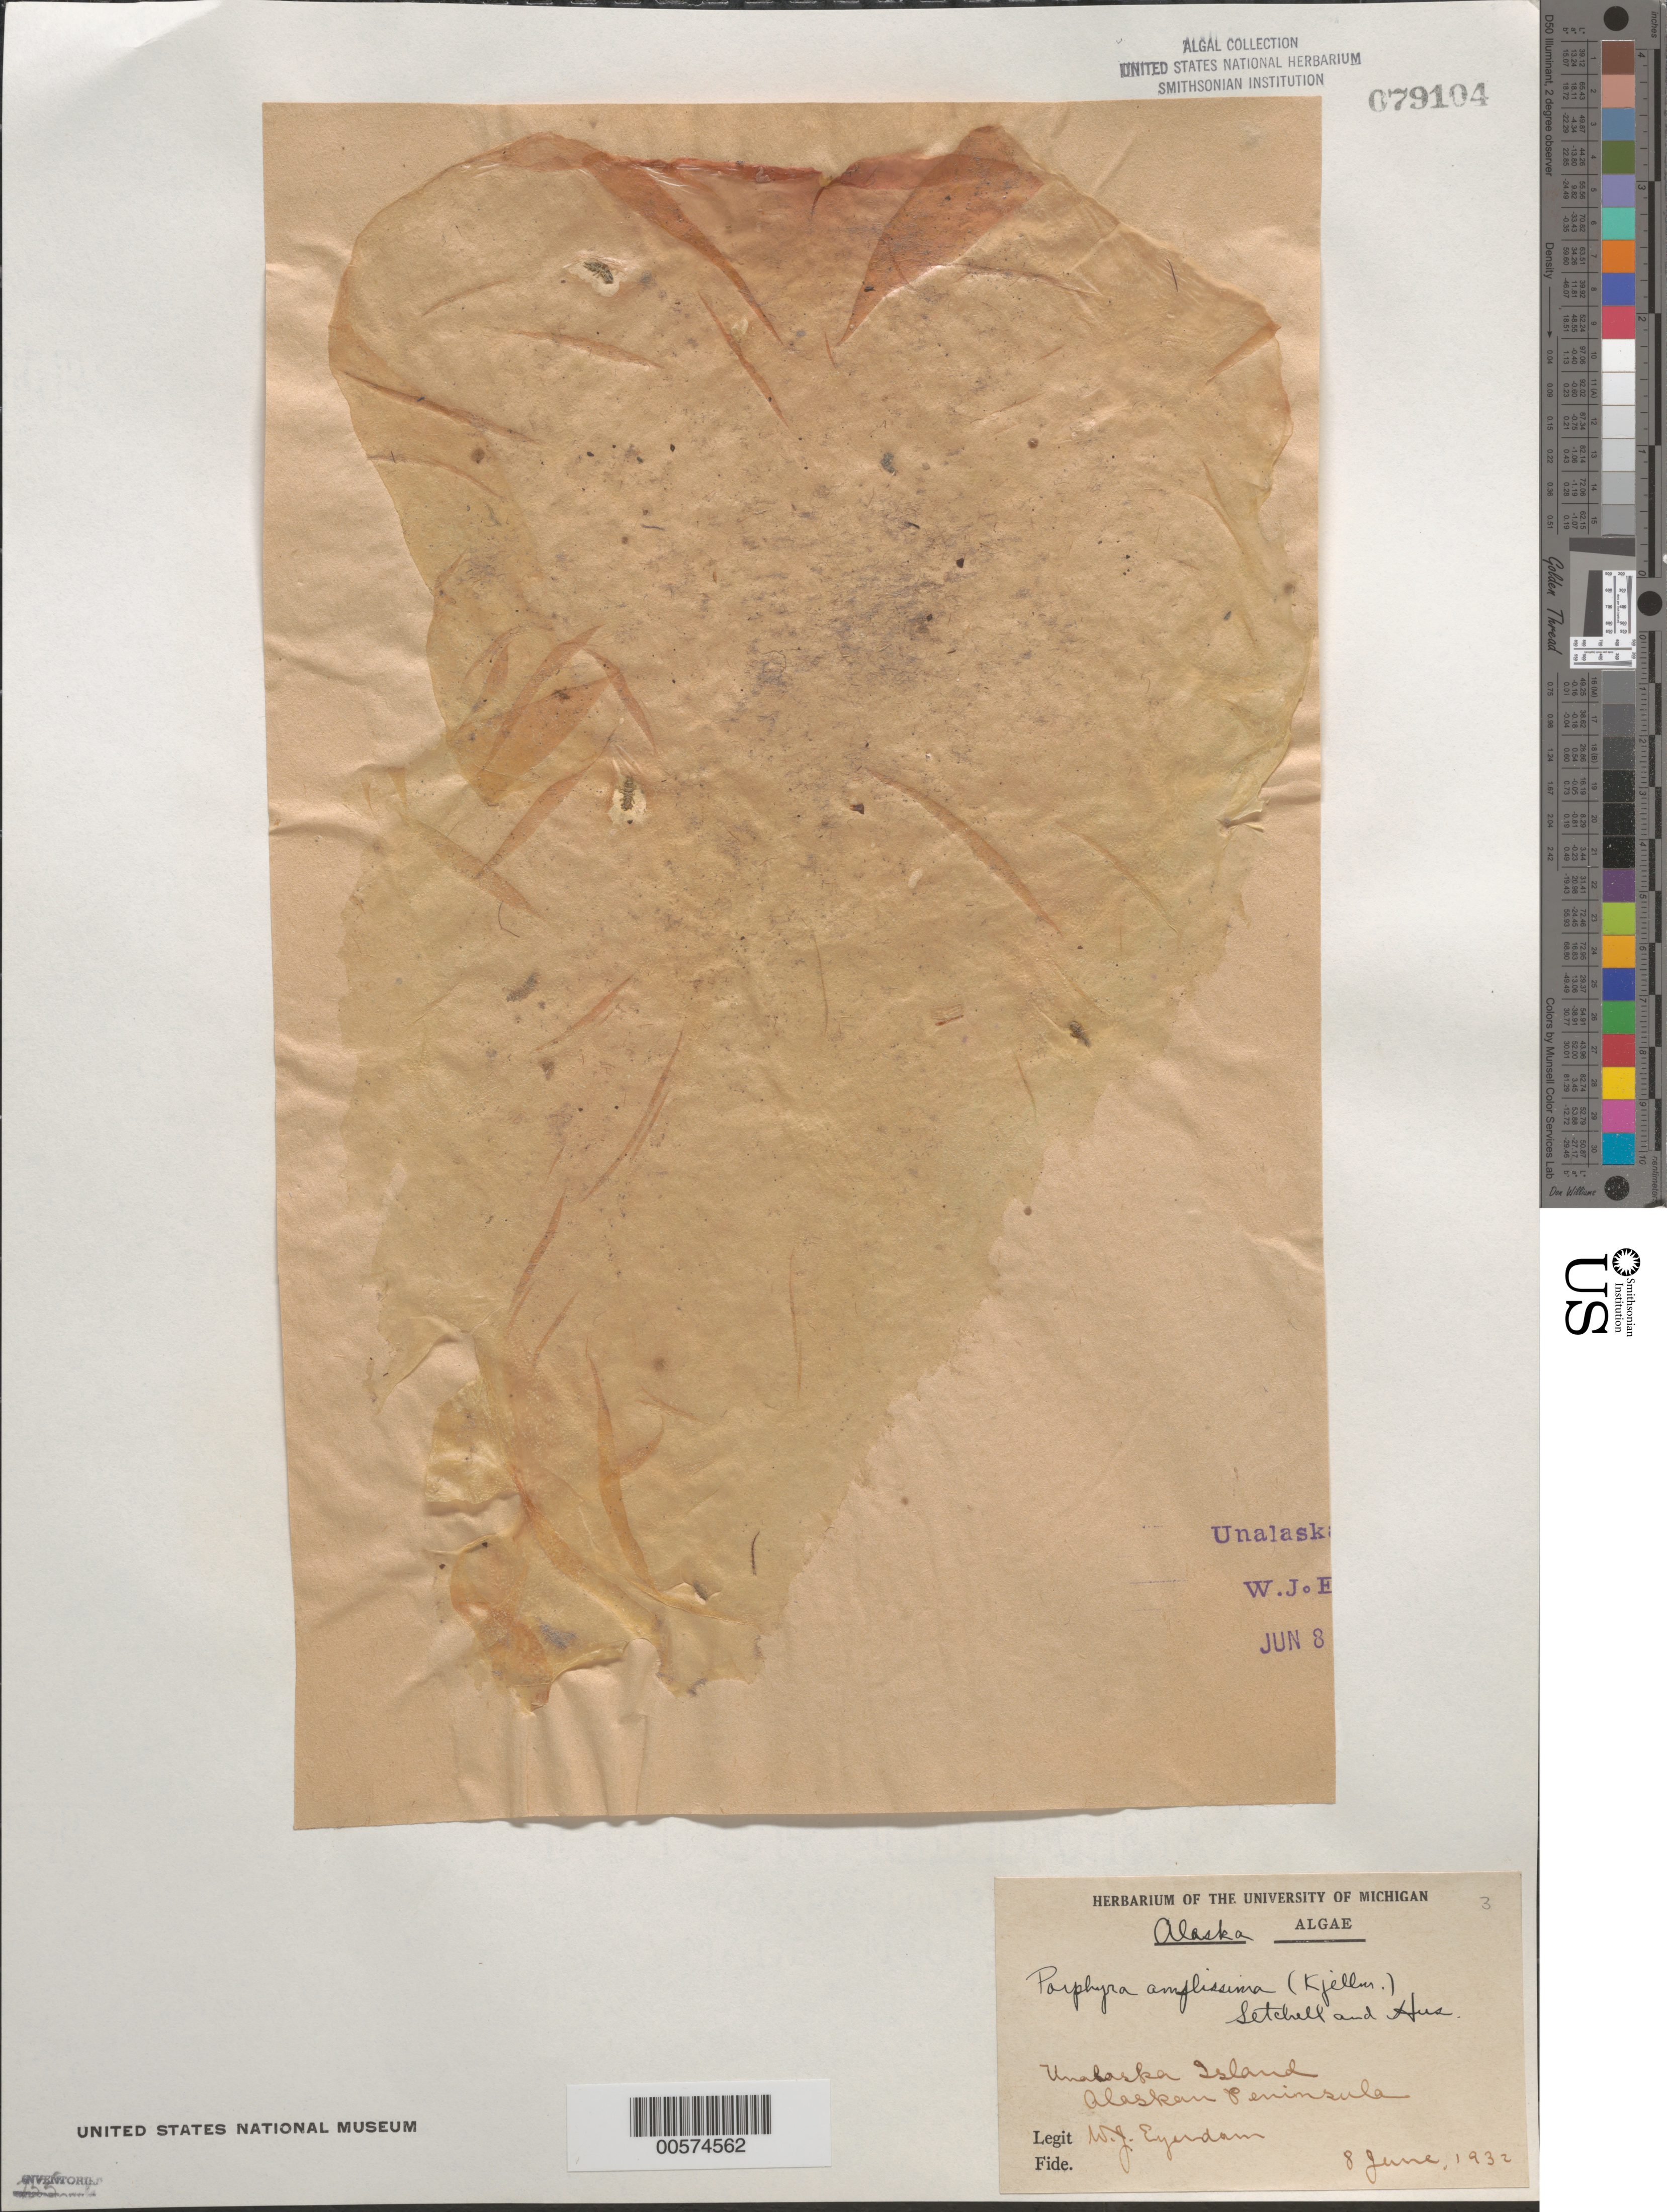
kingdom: Plantae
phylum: Rhodophyta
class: Bangiophyceae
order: Bangiales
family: Bangiaceae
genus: Wildemania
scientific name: Wildemania amplissima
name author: (Kjellm.) Foslie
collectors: W. J. Eyerdam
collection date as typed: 08 Jun 1932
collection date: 1932-06-08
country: United States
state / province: Alaska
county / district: Aleutian Islands Division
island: Unalaska Island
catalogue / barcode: US 79104